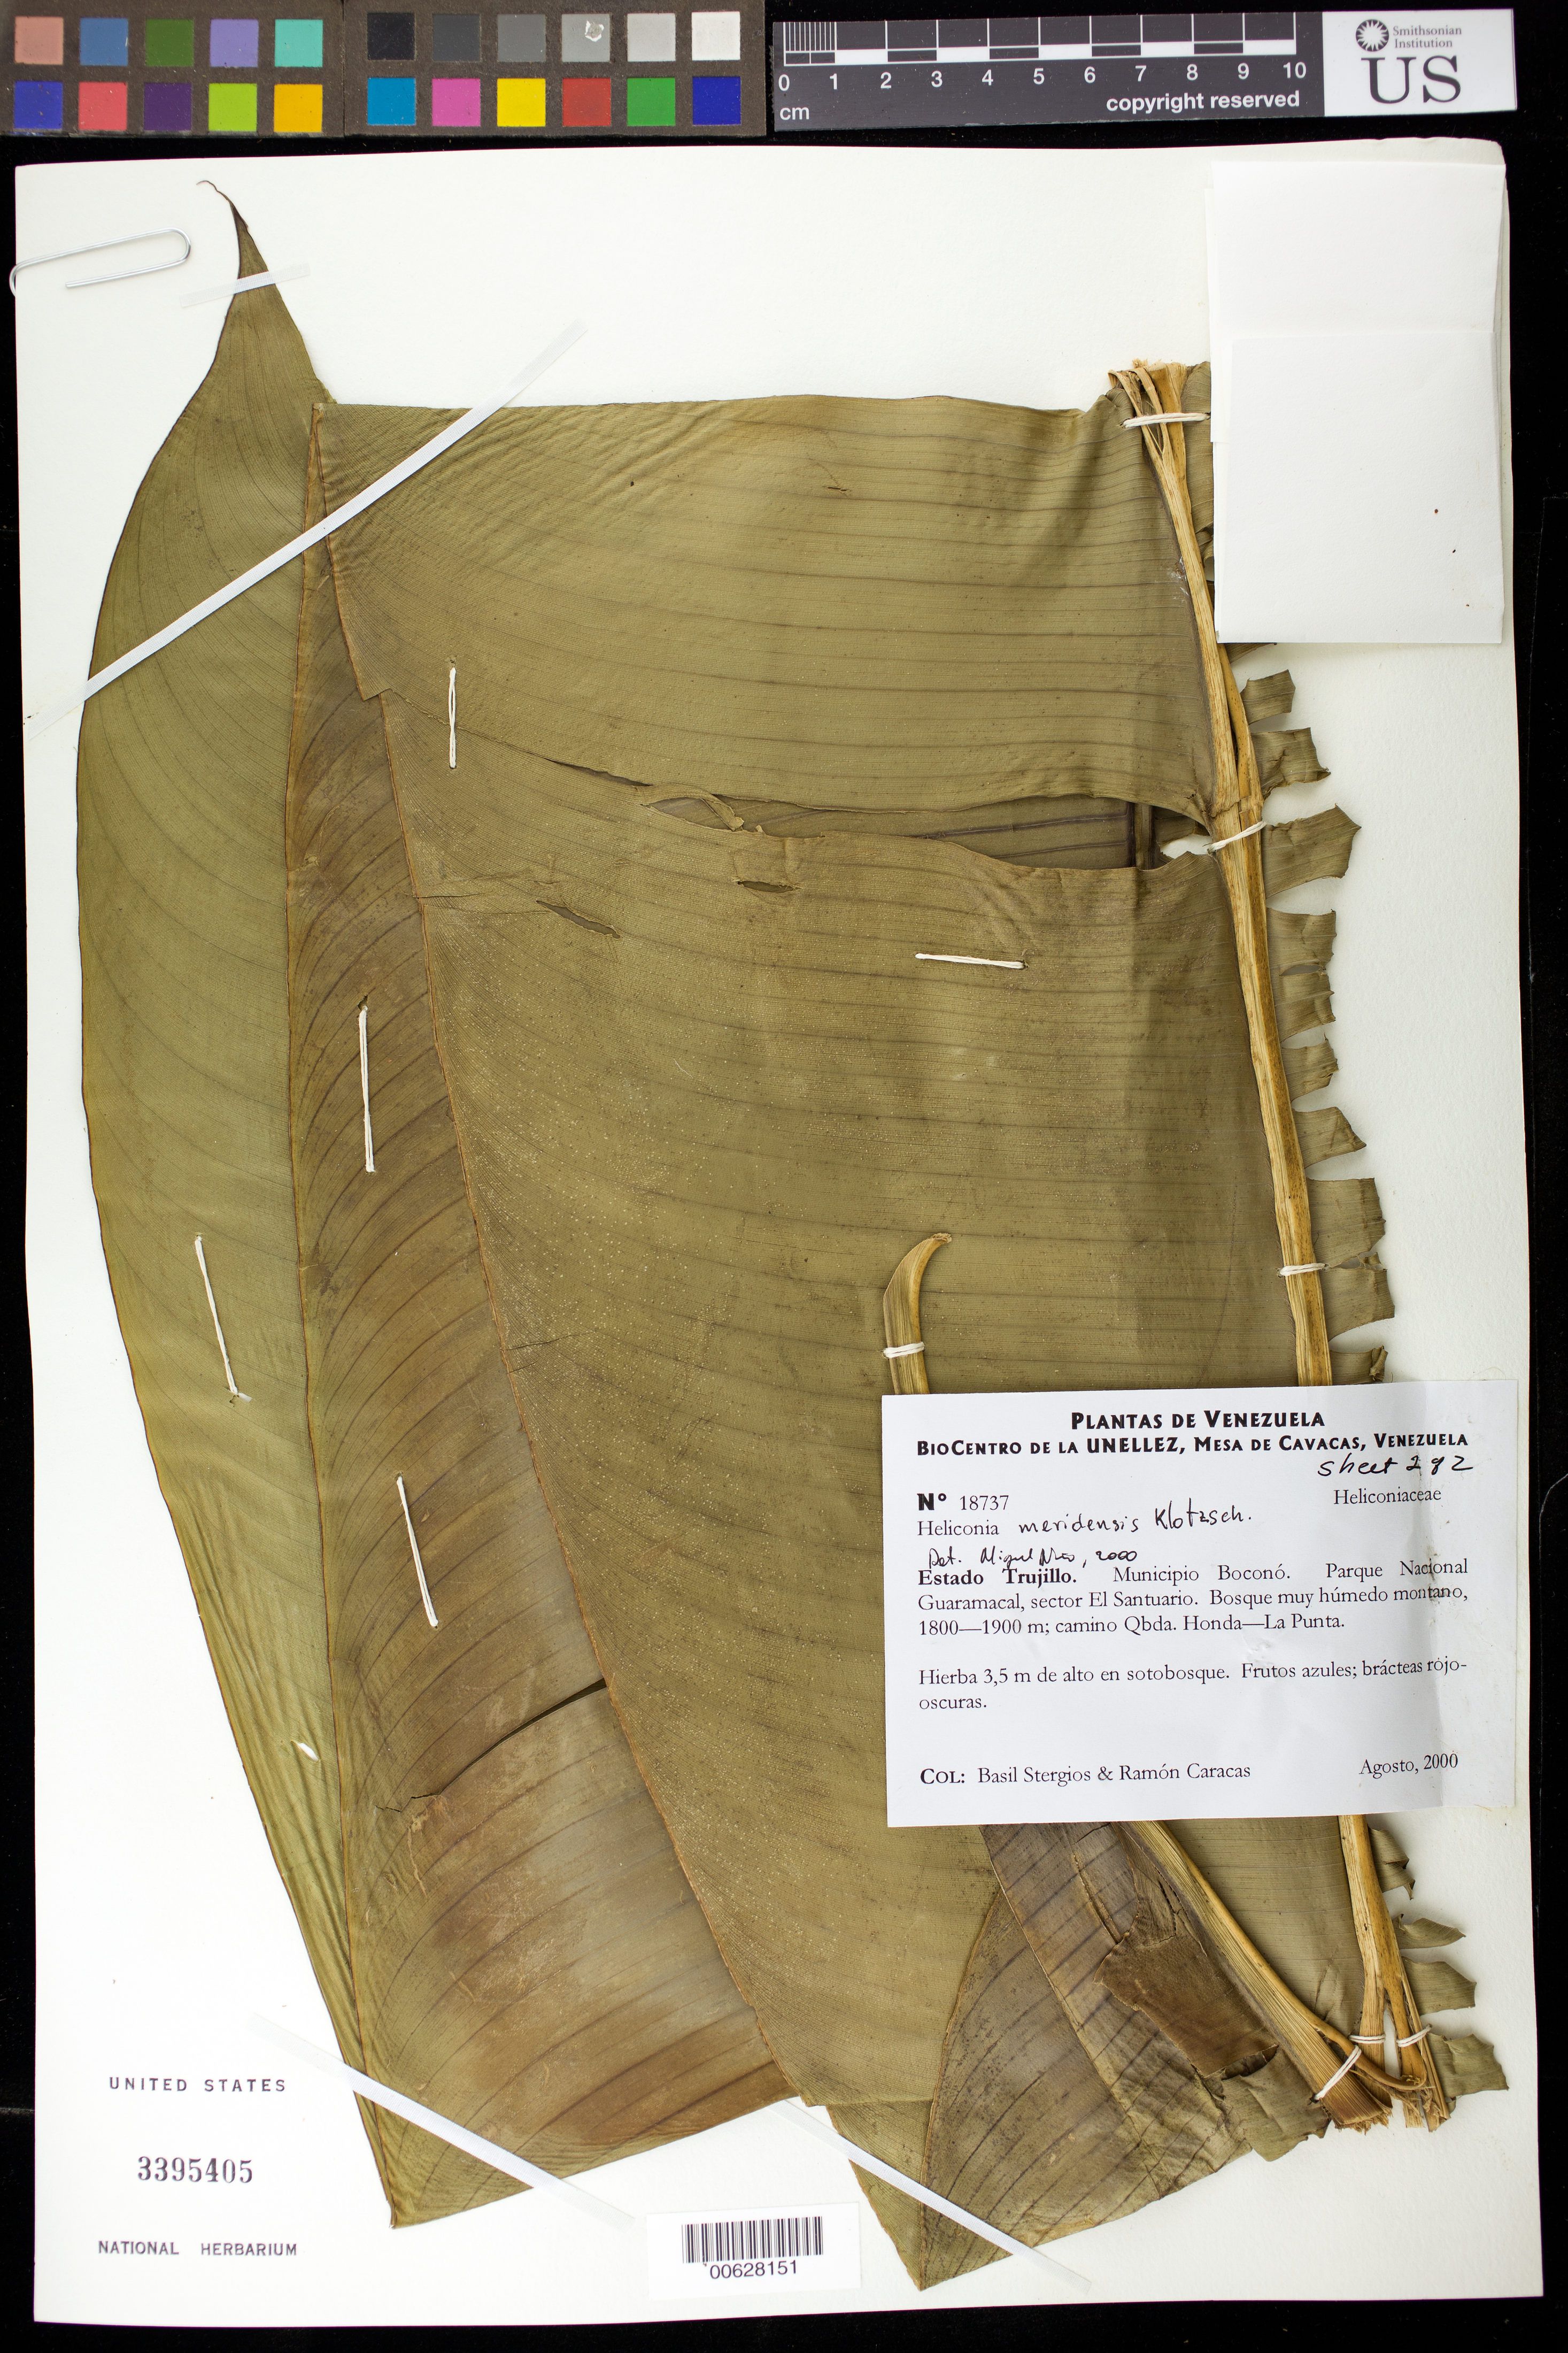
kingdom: Plantae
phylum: Tracheophyta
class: Magnoliopsida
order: Saxifragales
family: Grossulariaceae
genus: Ribes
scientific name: Ribes atropurpureum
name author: C.A. Mey.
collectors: B. G. Stergios & R. Caracas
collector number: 18737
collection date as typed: Aug 2000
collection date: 2000-08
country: Venezuela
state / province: Trujillo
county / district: Boconó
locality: Parque Nacional Guaramacal, El Santuarío, Quebrada Honda-La Punta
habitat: Bosque muy húmedo montano.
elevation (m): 1800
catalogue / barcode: US 3395405